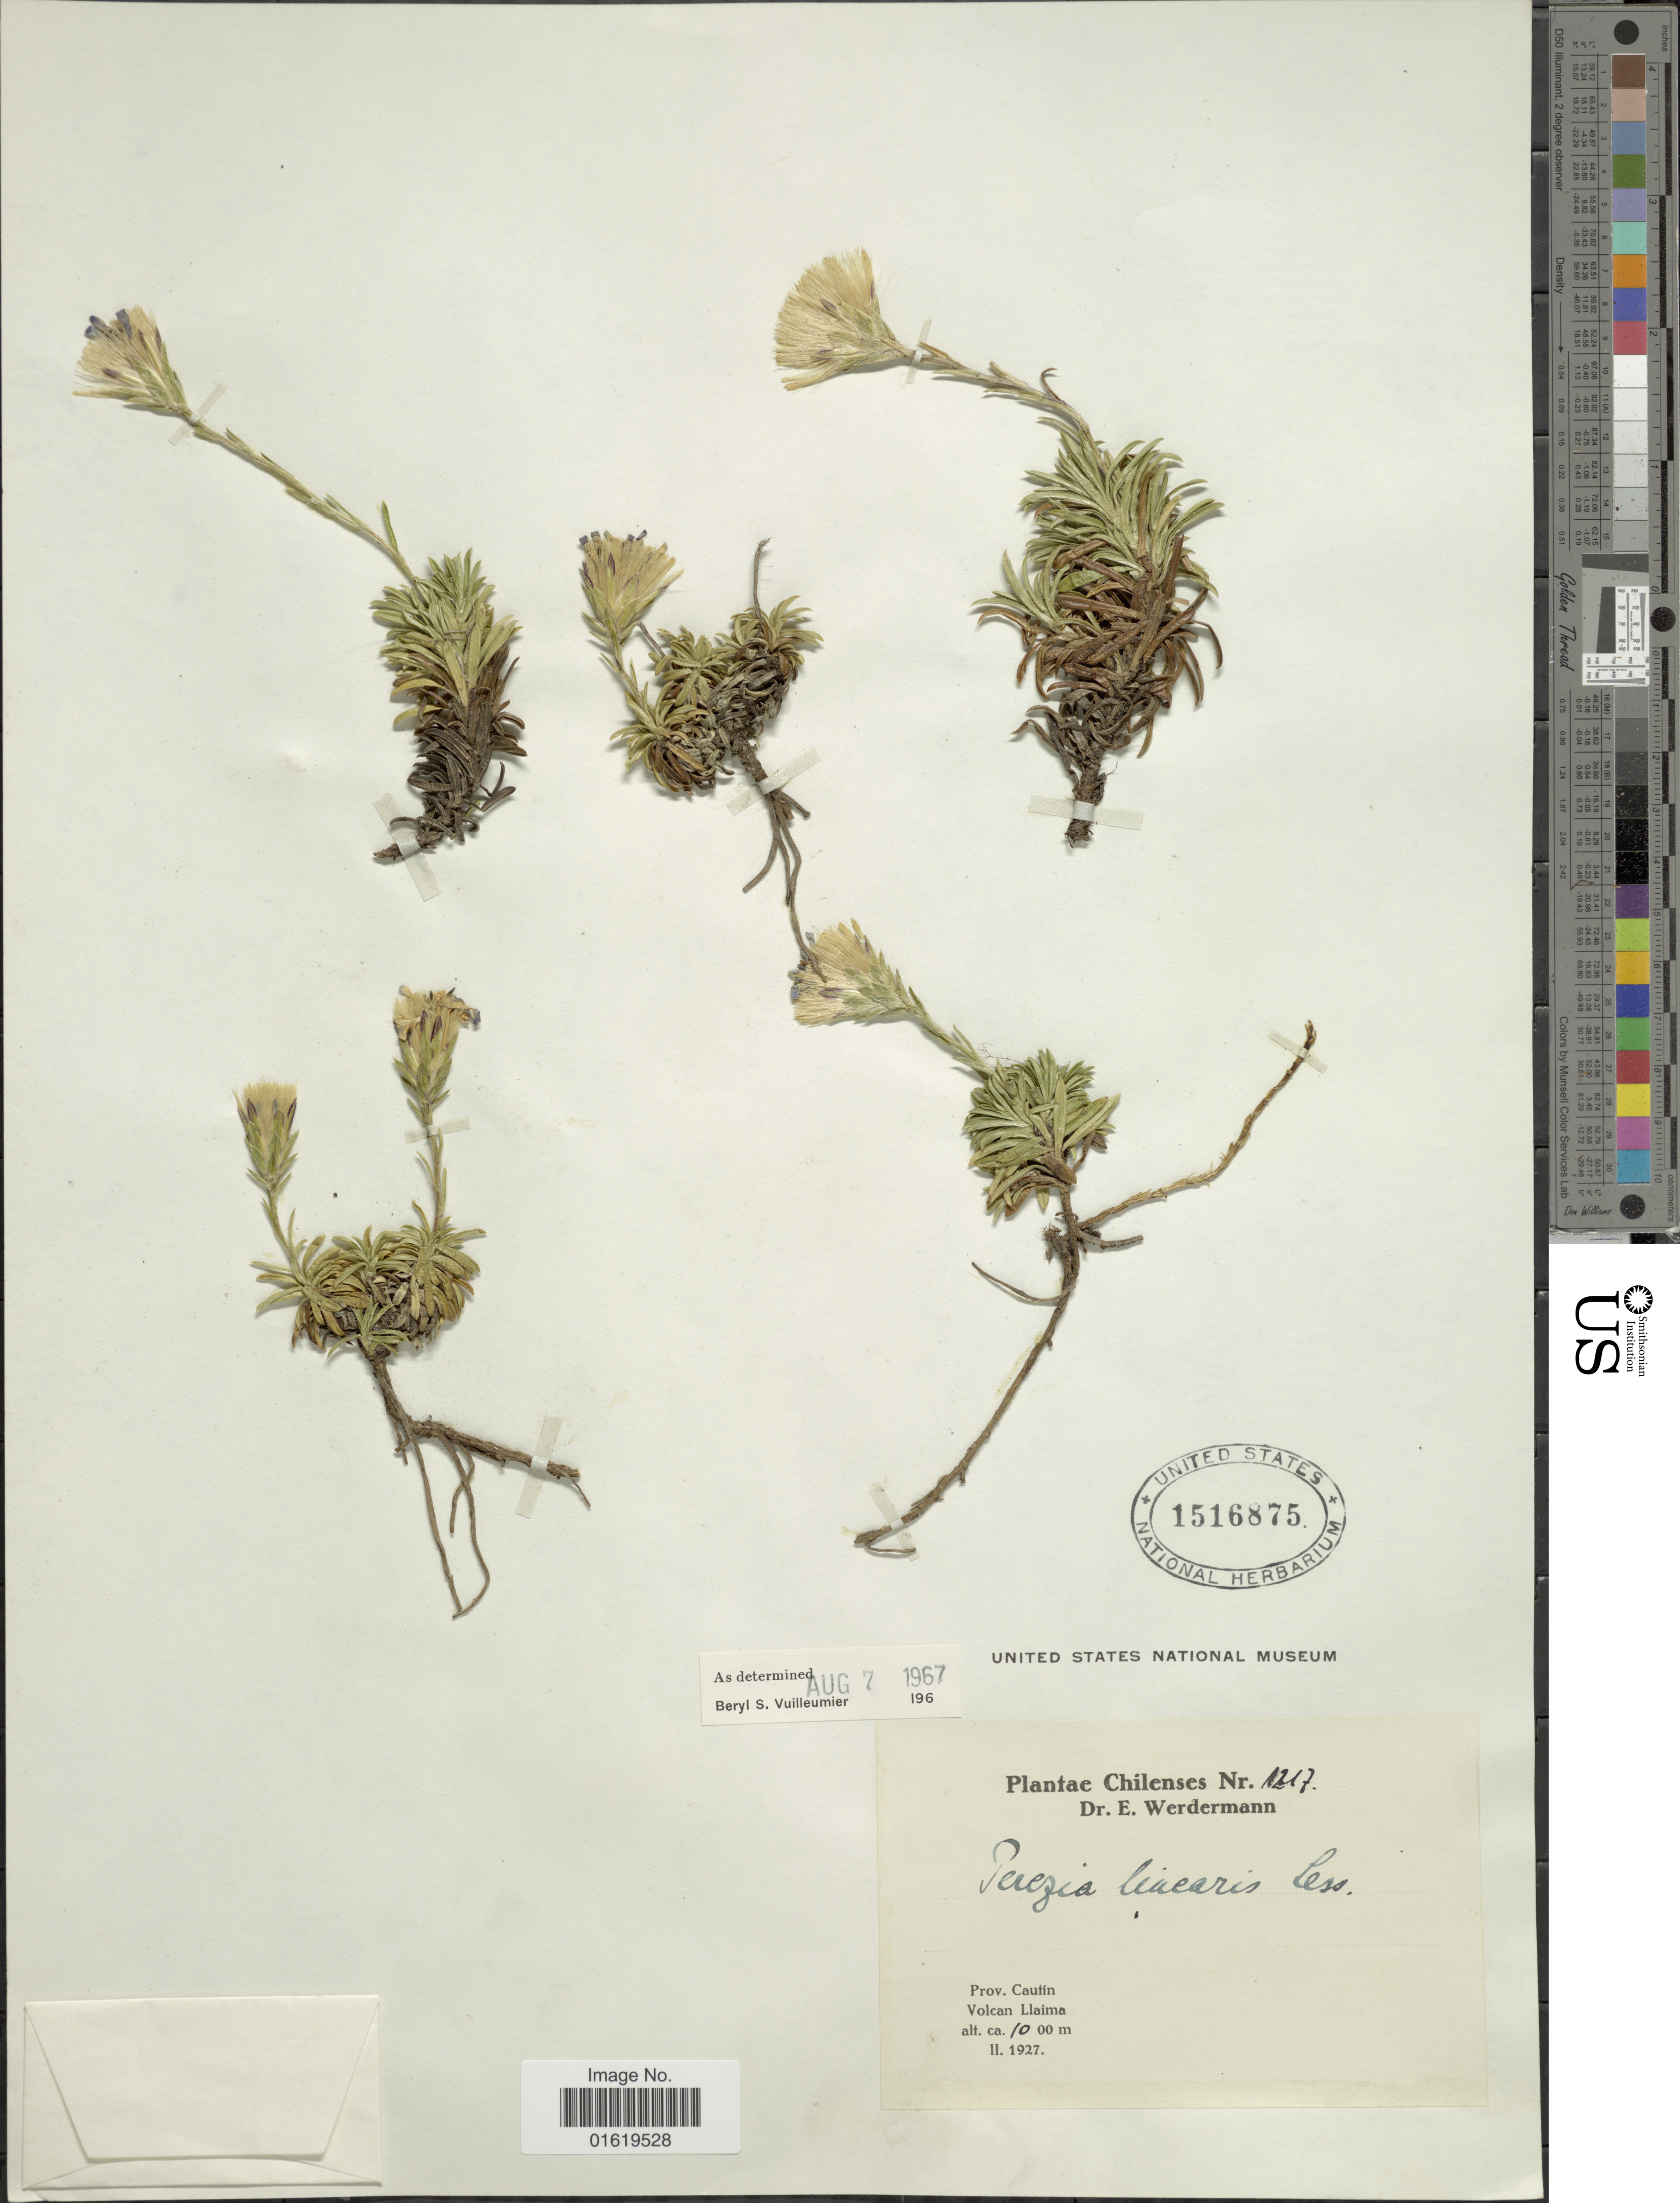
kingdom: Plantae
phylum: Tracheophyta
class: Magnoliopsida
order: Asterales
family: Asteraceae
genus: Perezia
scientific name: Perezia linearis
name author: Less.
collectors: E. Werdermann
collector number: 1217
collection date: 1927-02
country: Chile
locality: Prov. Cautín. Volcan Llaima.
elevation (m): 1000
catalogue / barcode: US 1516875